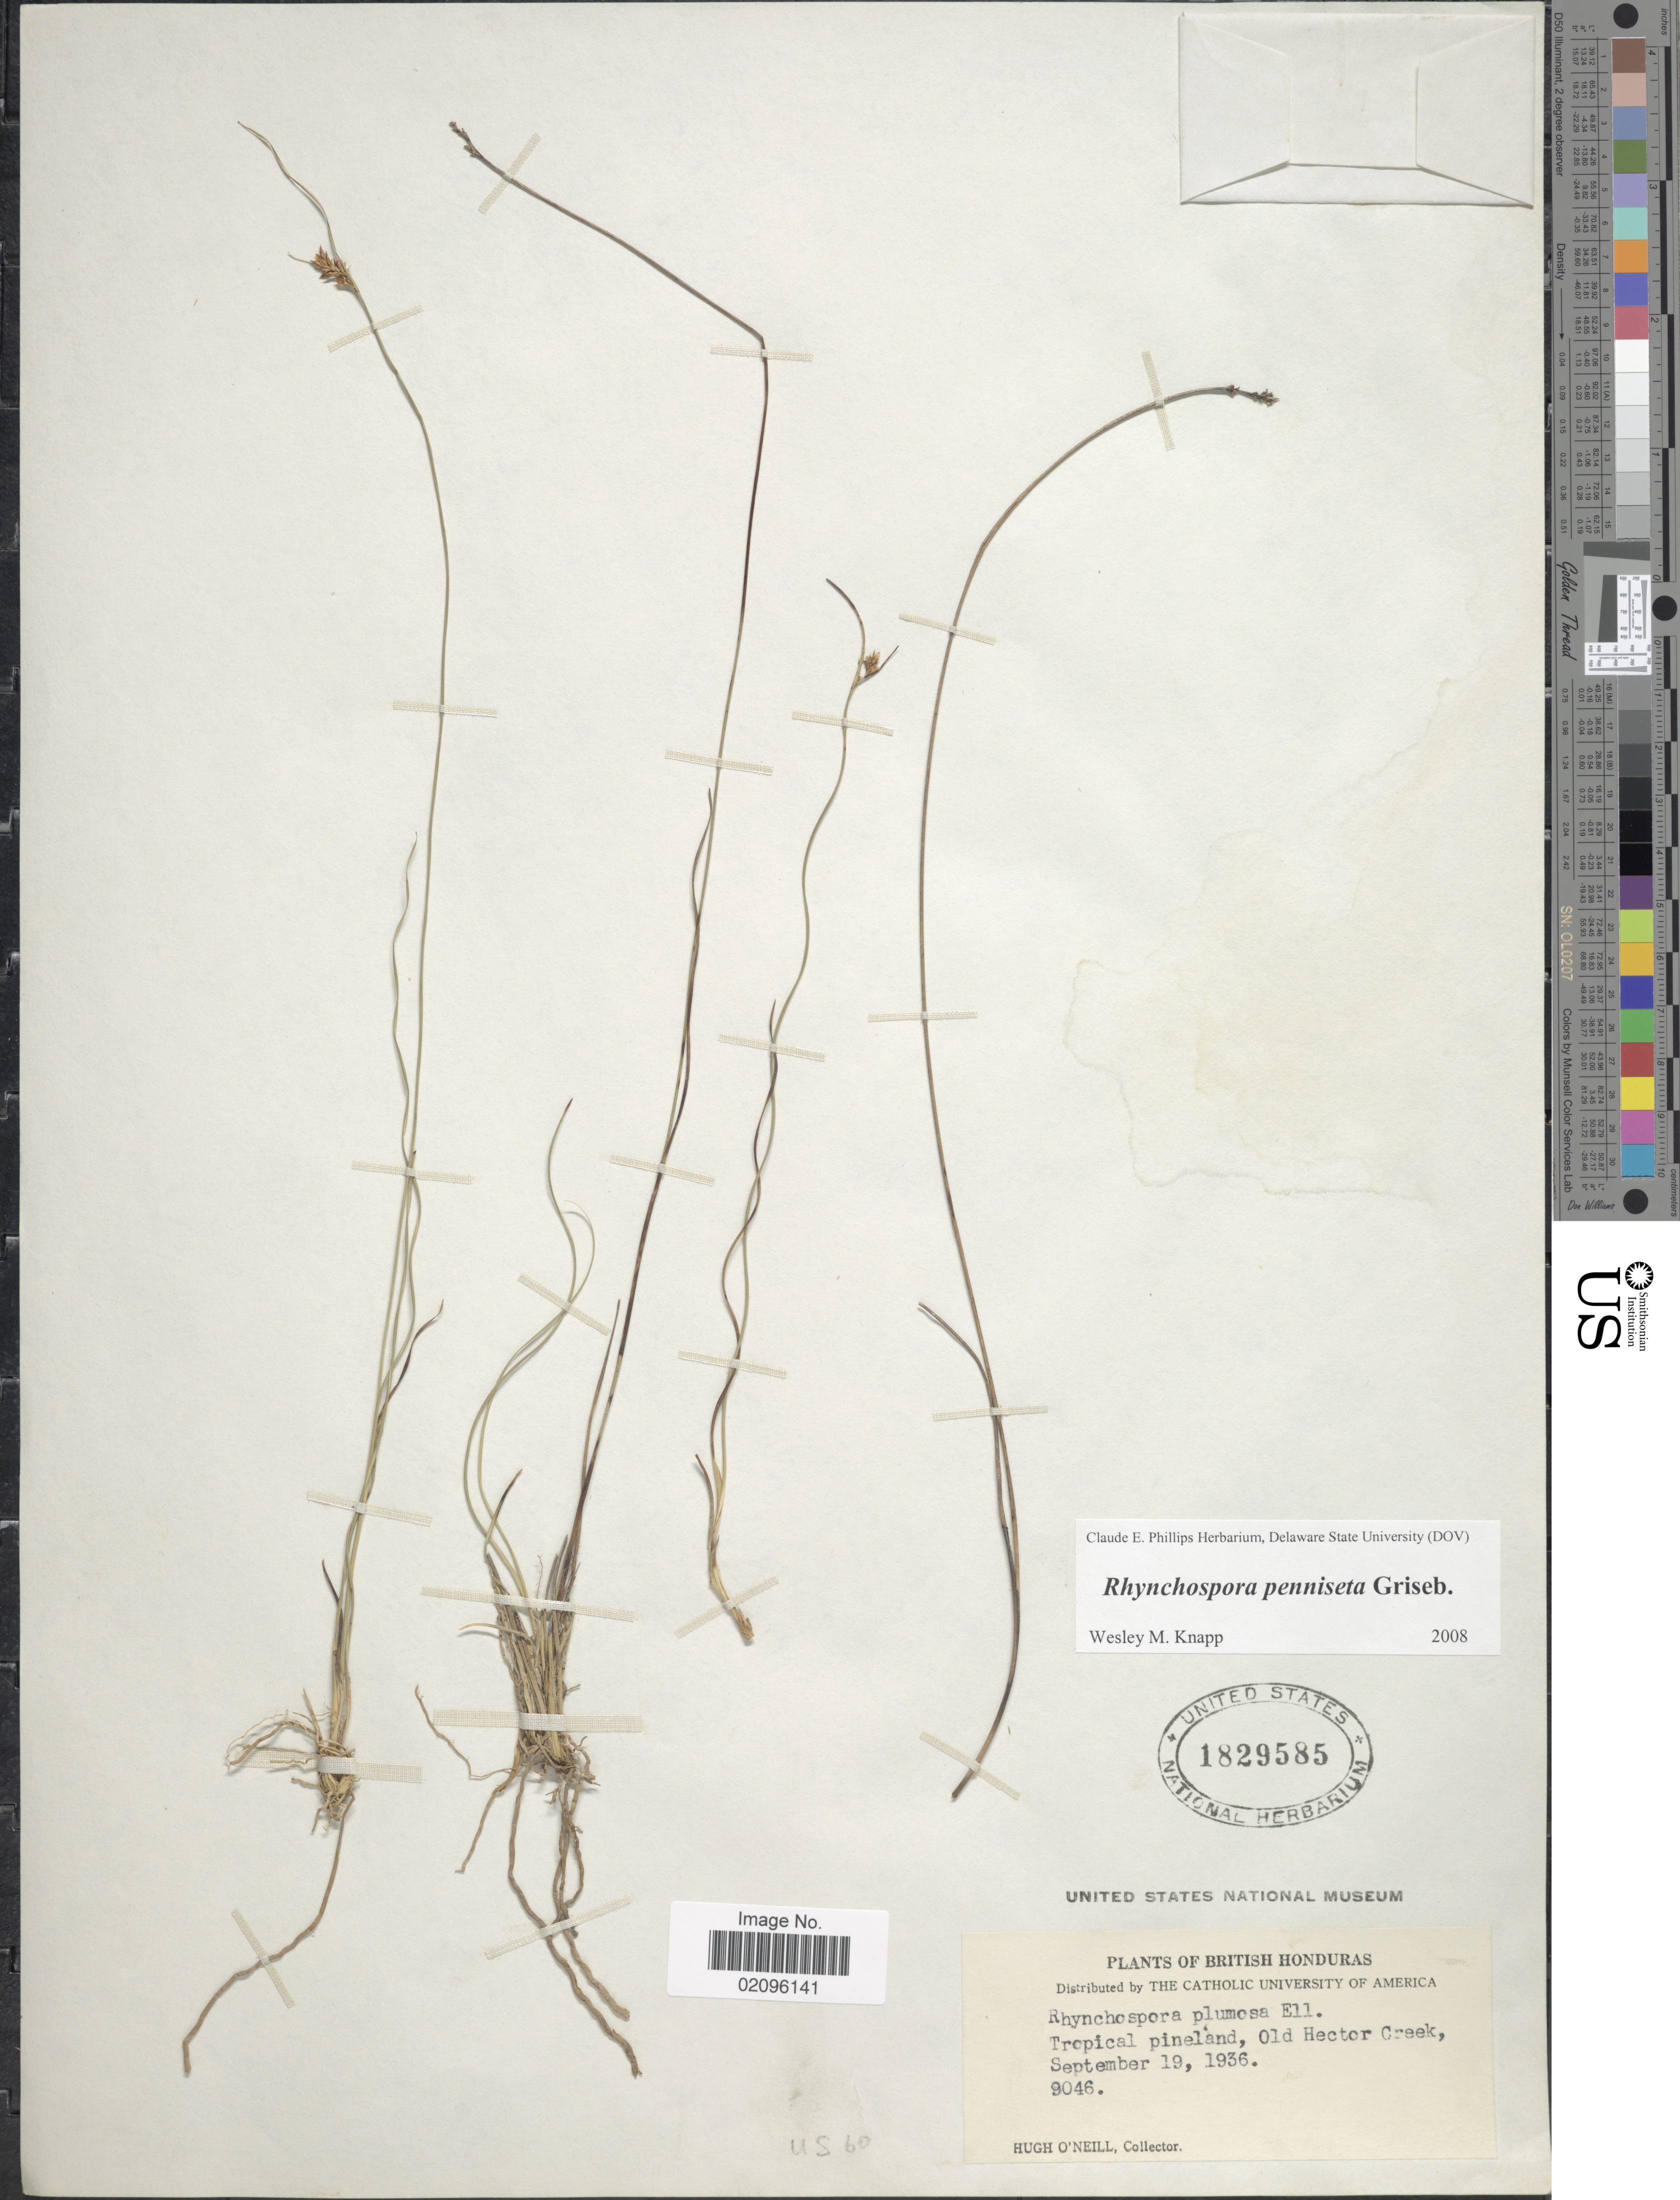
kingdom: Plantae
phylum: Tracheophyta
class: Liliopsida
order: Poales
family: Cyperaceae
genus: Rhynchospora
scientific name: Rhynchospora penniseta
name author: Griseb.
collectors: H. O'Neill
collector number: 9046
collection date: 1936-09-19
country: Belize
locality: British Honduras, Old Hector Creek.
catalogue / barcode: US 1829585